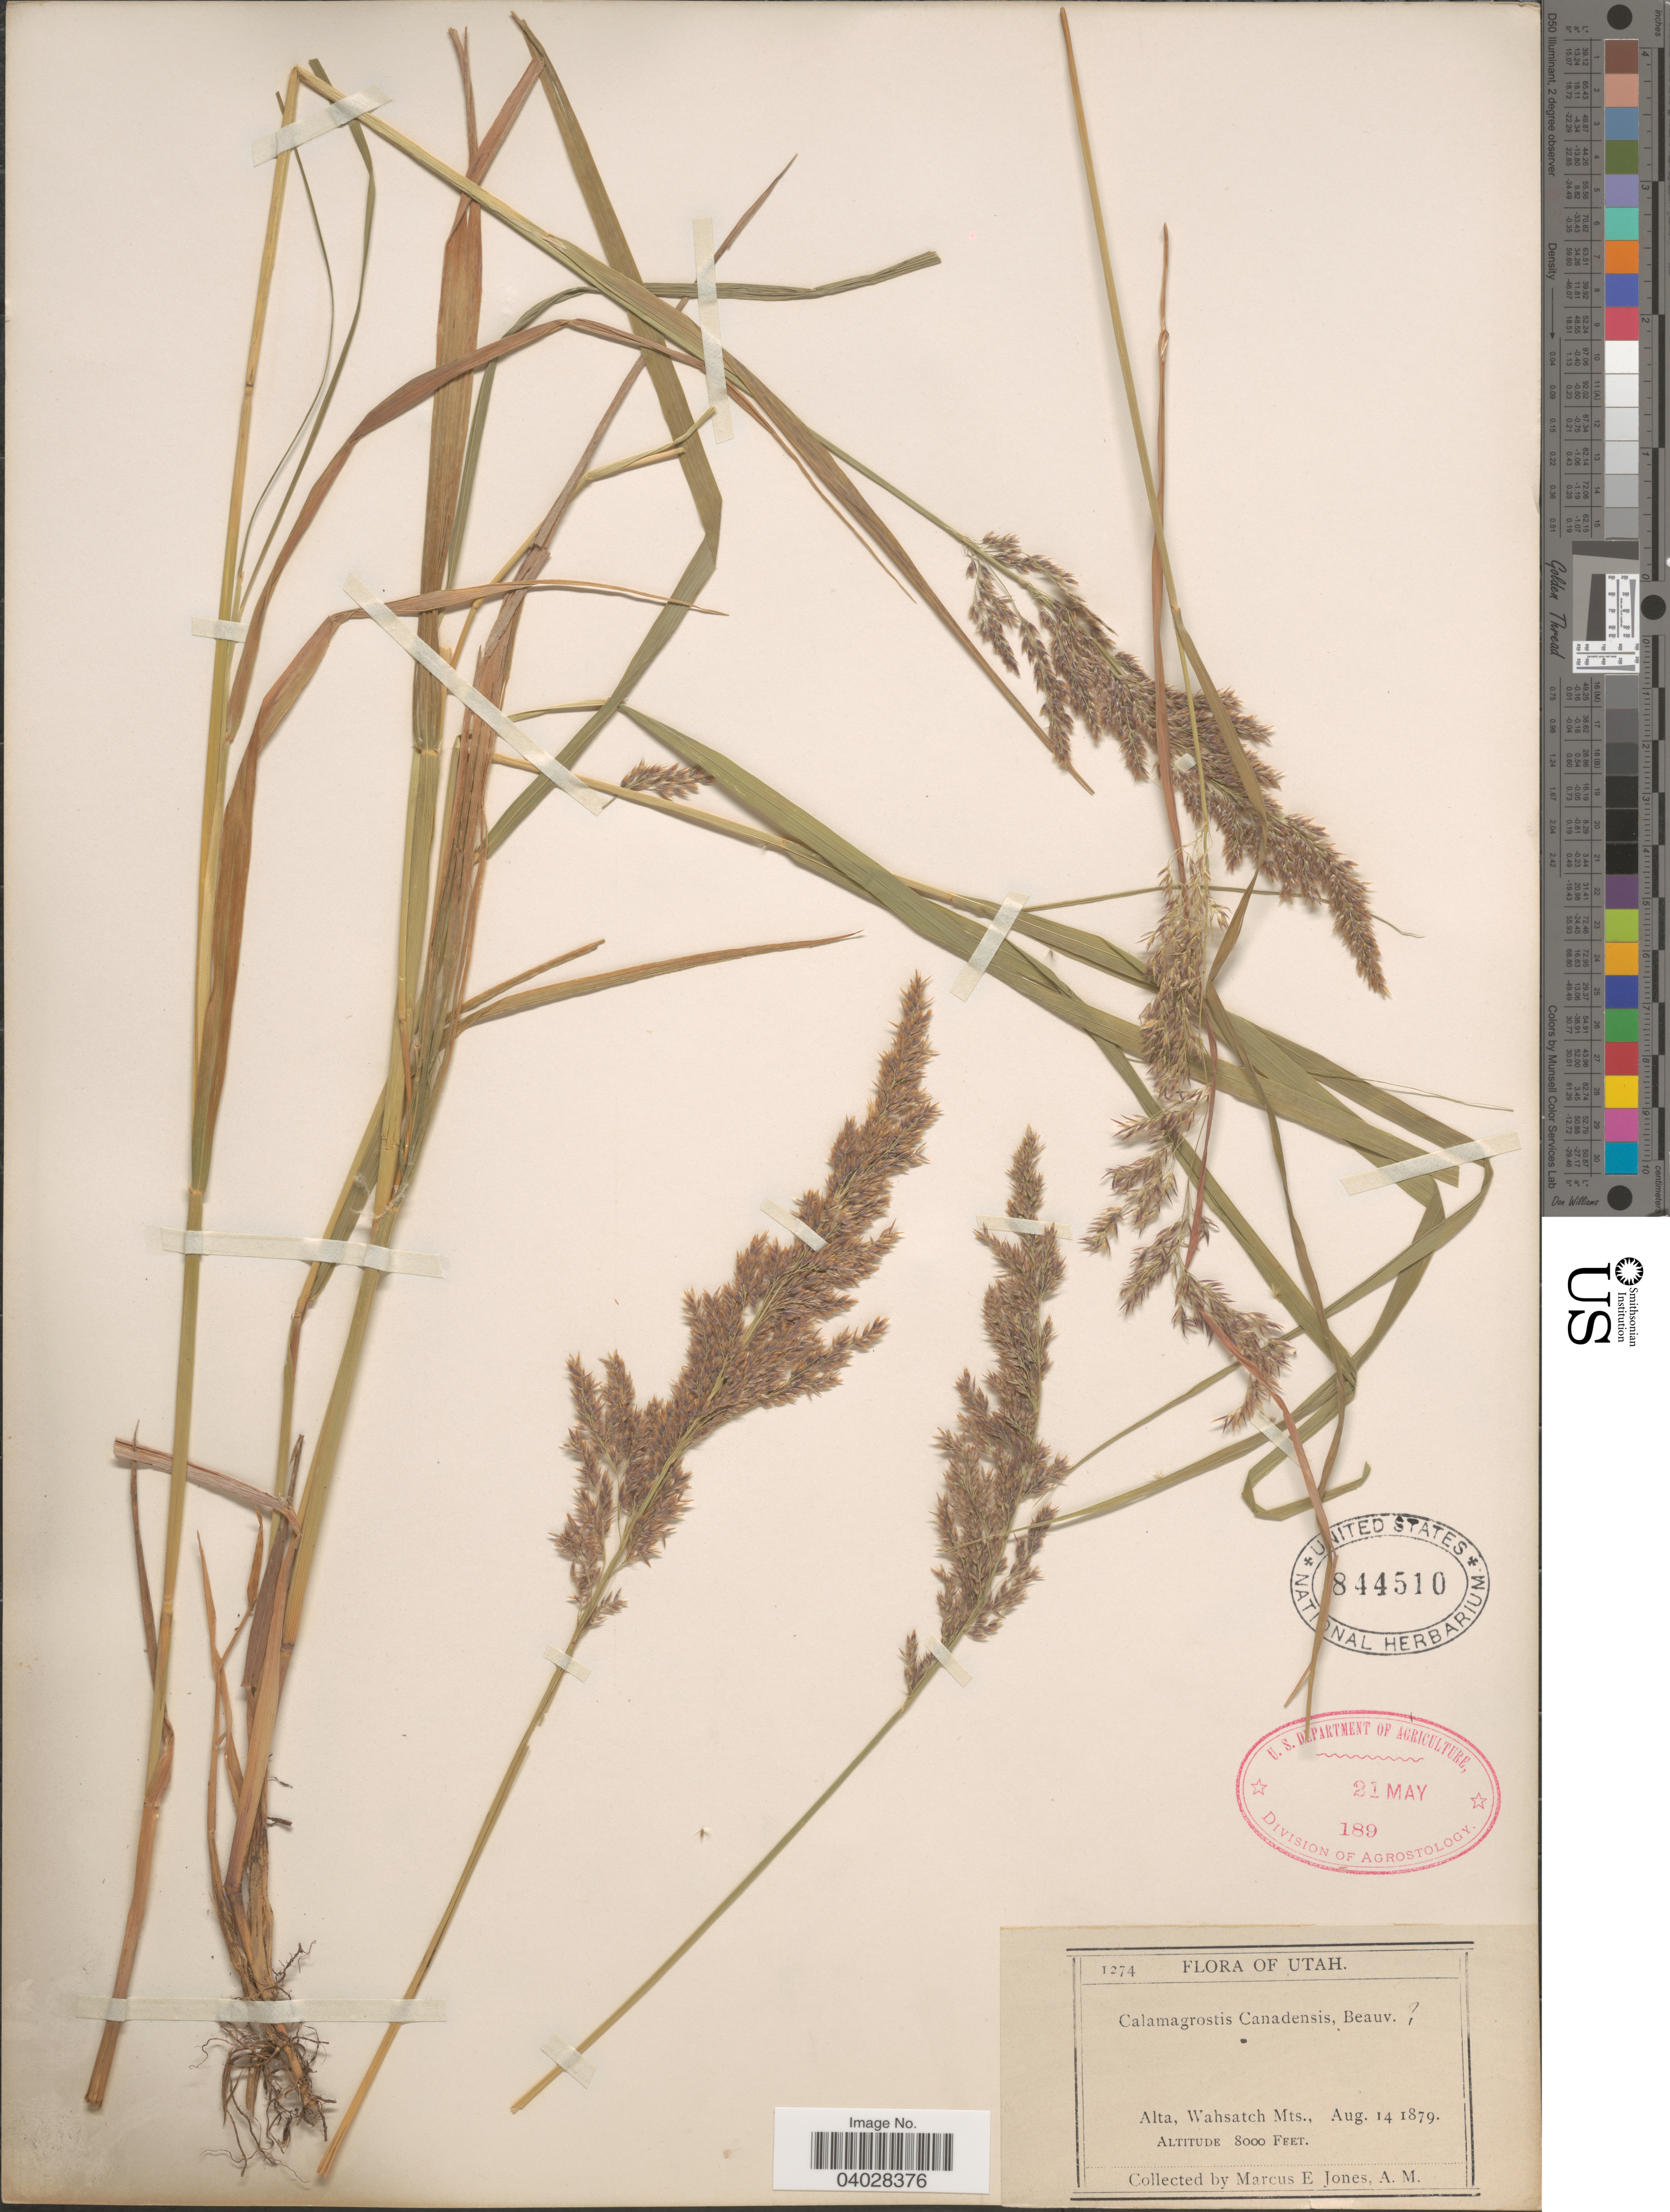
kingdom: Plantae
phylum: Tracheophyta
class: Liliopsida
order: Poales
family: Poaceae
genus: Calamagrostis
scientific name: Calamagrostis canadensis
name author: (Michx.) P. Beauv.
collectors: M. E. Jones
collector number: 1274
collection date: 1879-08-14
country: United States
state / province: Utah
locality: Alta, Wahsatch Mts.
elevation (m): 2438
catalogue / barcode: US 844510